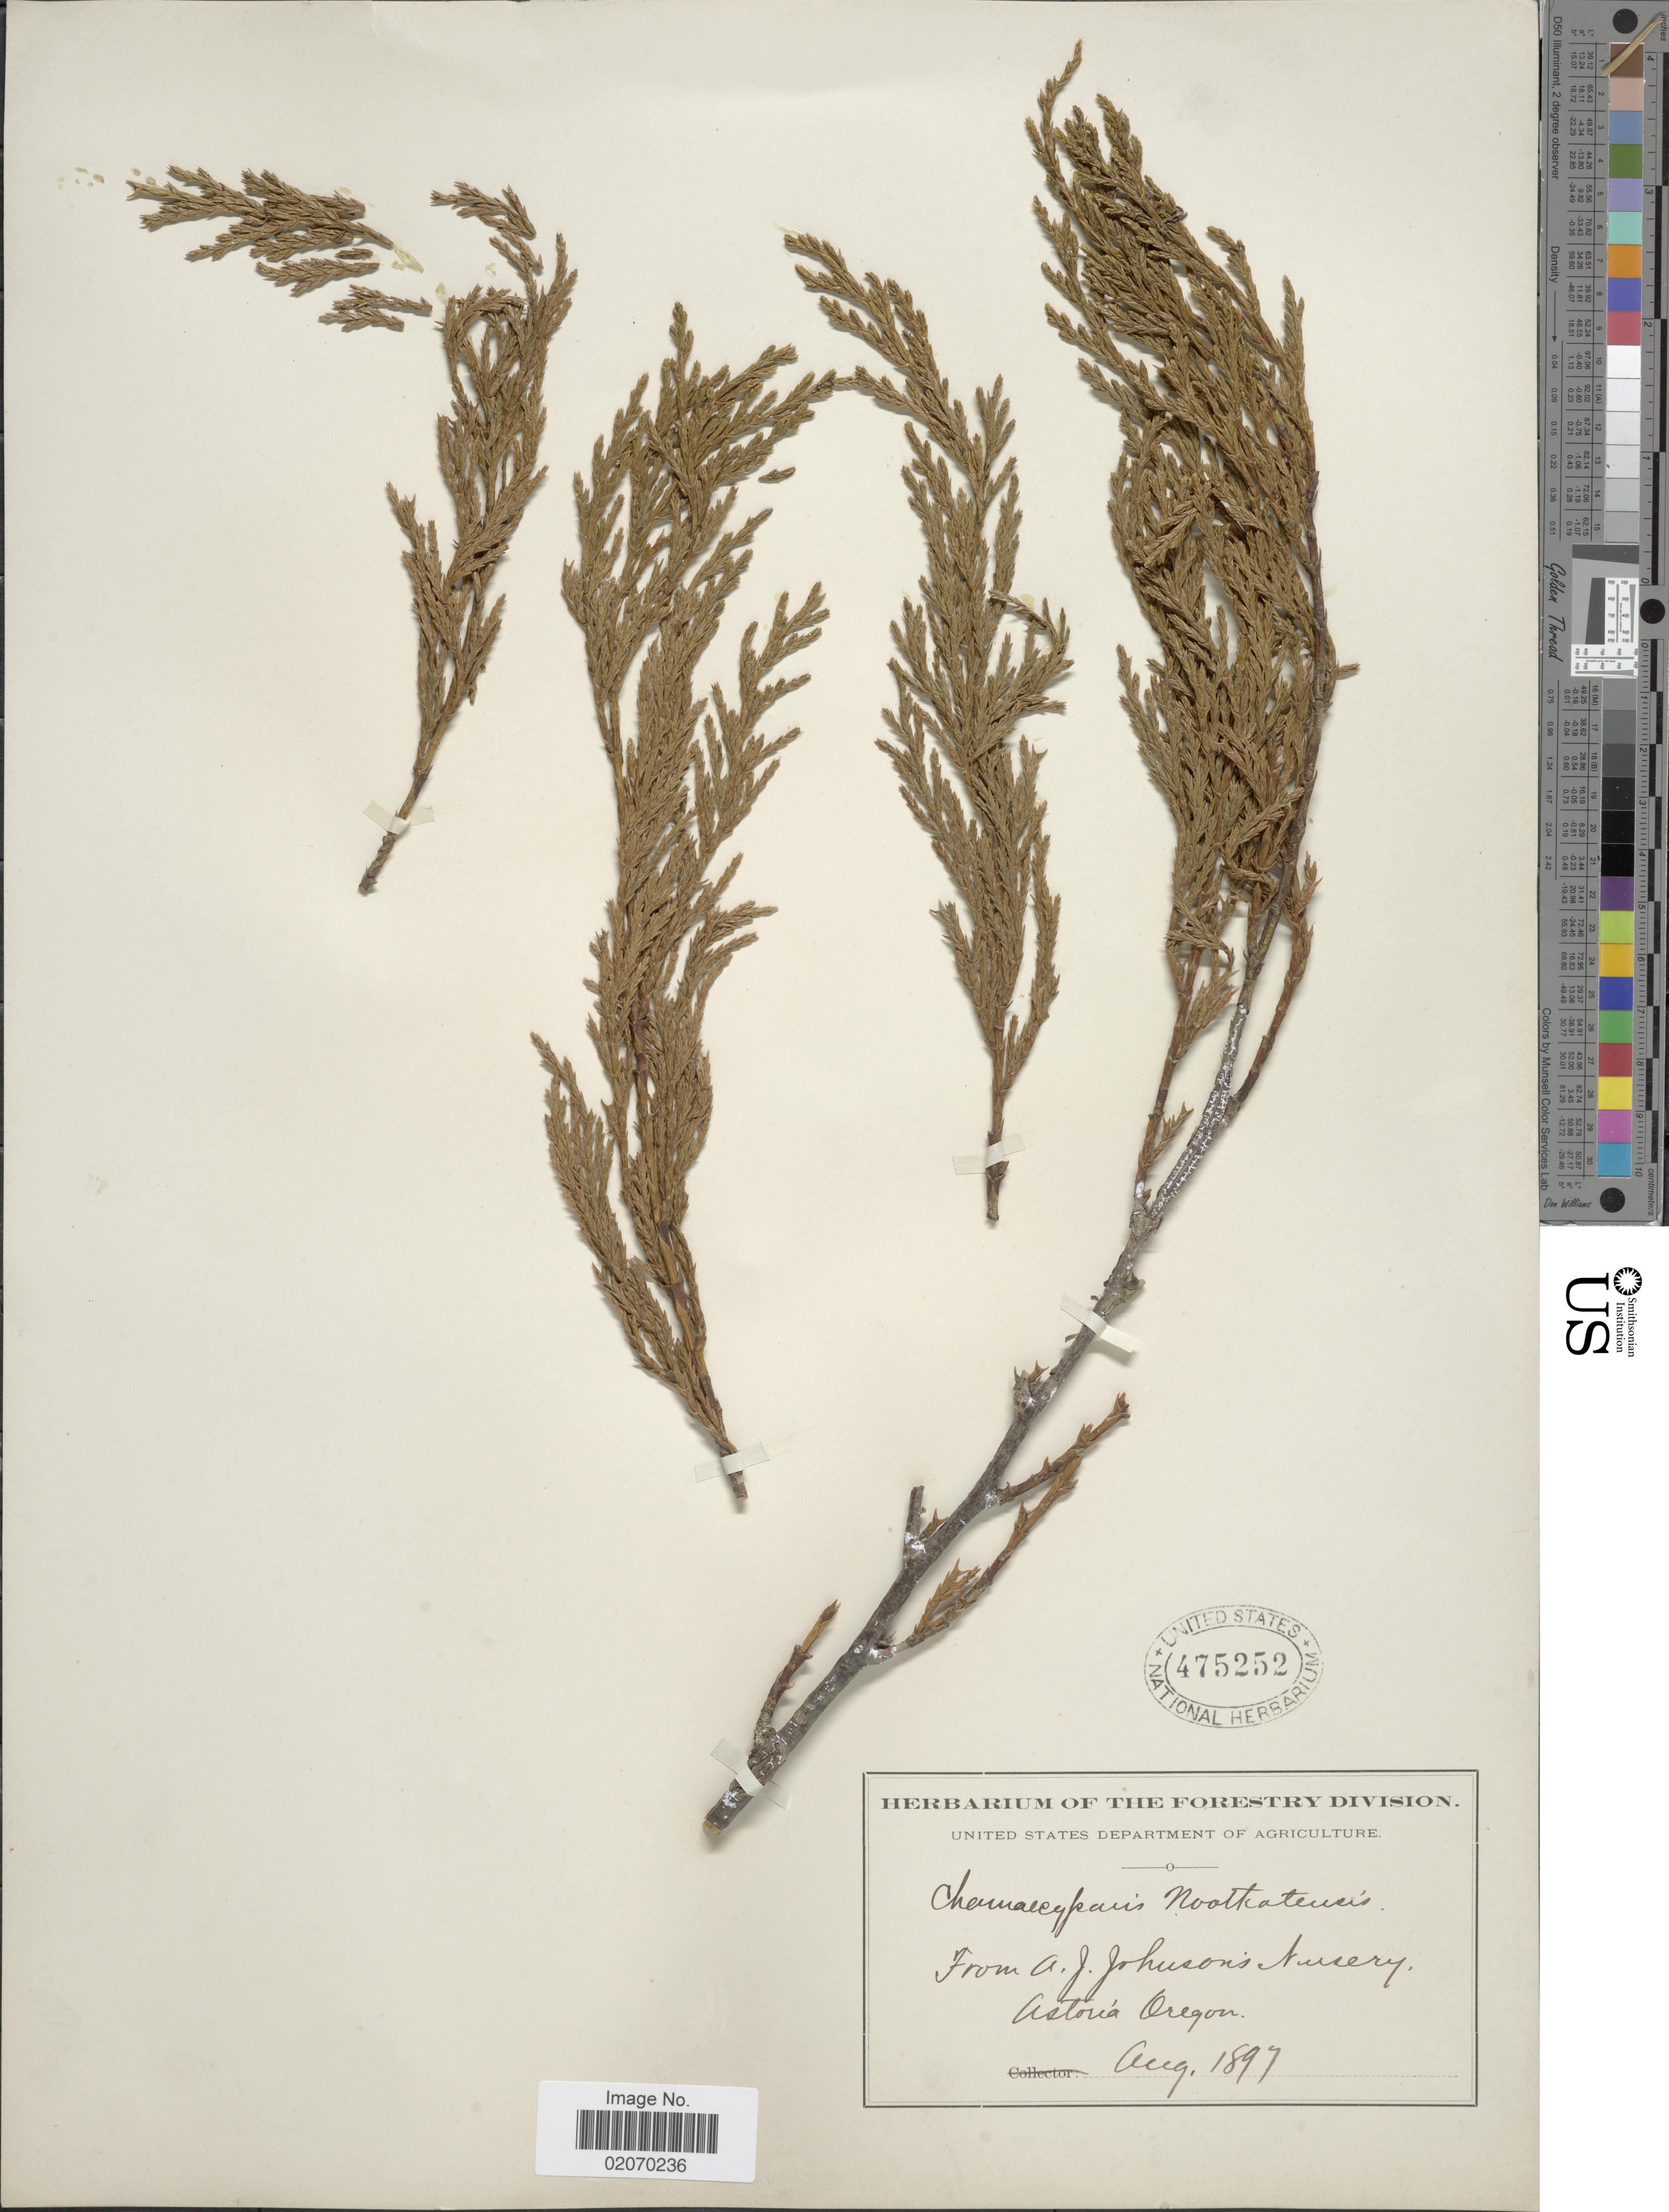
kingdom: Plantae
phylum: Tracheophyta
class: Pinopsida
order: Pinales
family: Cupressaceae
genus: Chamaecyparis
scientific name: Chamaecyparis nootkatensis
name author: (D. Don) Spach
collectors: Ex herb. of the Forestry Division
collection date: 1897-08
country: United States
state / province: Oregon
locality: Astoria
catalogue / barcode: US 475252